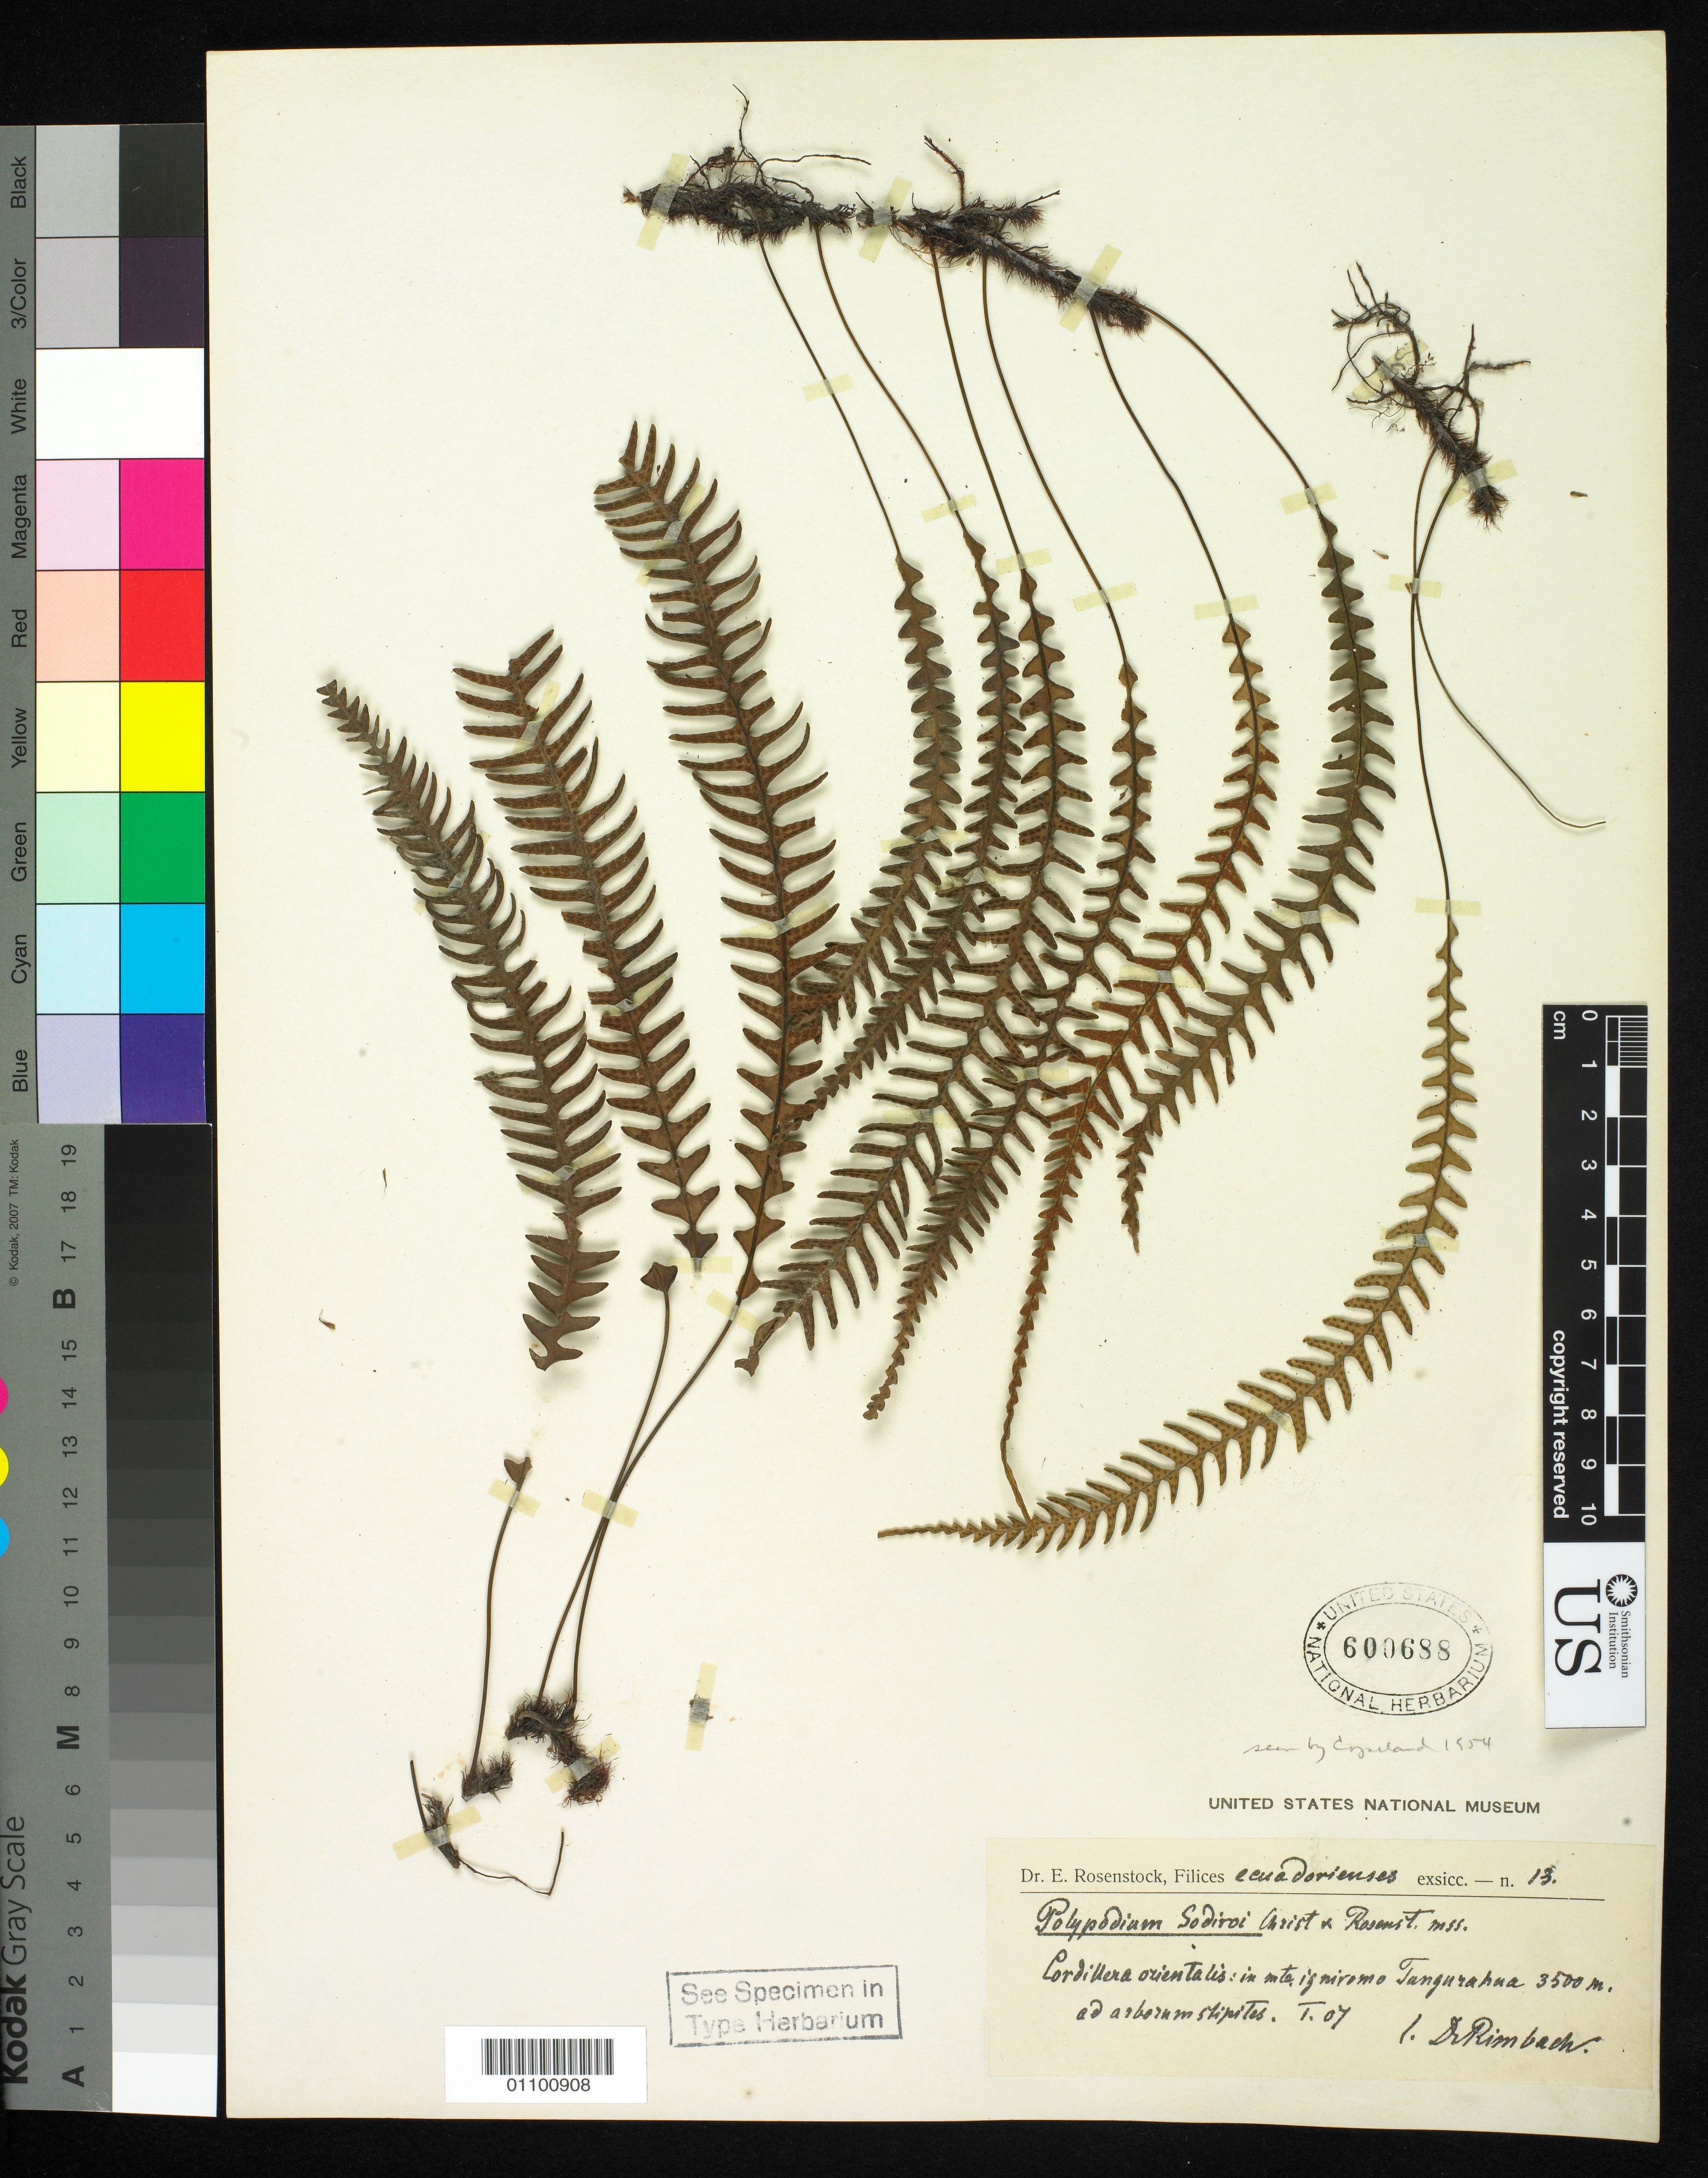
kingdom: Plantae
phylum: Tracheophyta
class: Polypodiopsida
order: Polypodiales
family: Polypodiaceae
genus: Polypodium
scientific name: Polypodium sodiroi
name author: Christ & Rosenst.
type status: Isotype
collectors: A. Rimbach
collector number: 24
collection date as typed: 1907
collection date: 1907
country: Ecuador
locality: Cordillera Orientalis, Tangurahua.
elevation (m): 3500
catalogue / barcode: US 600688